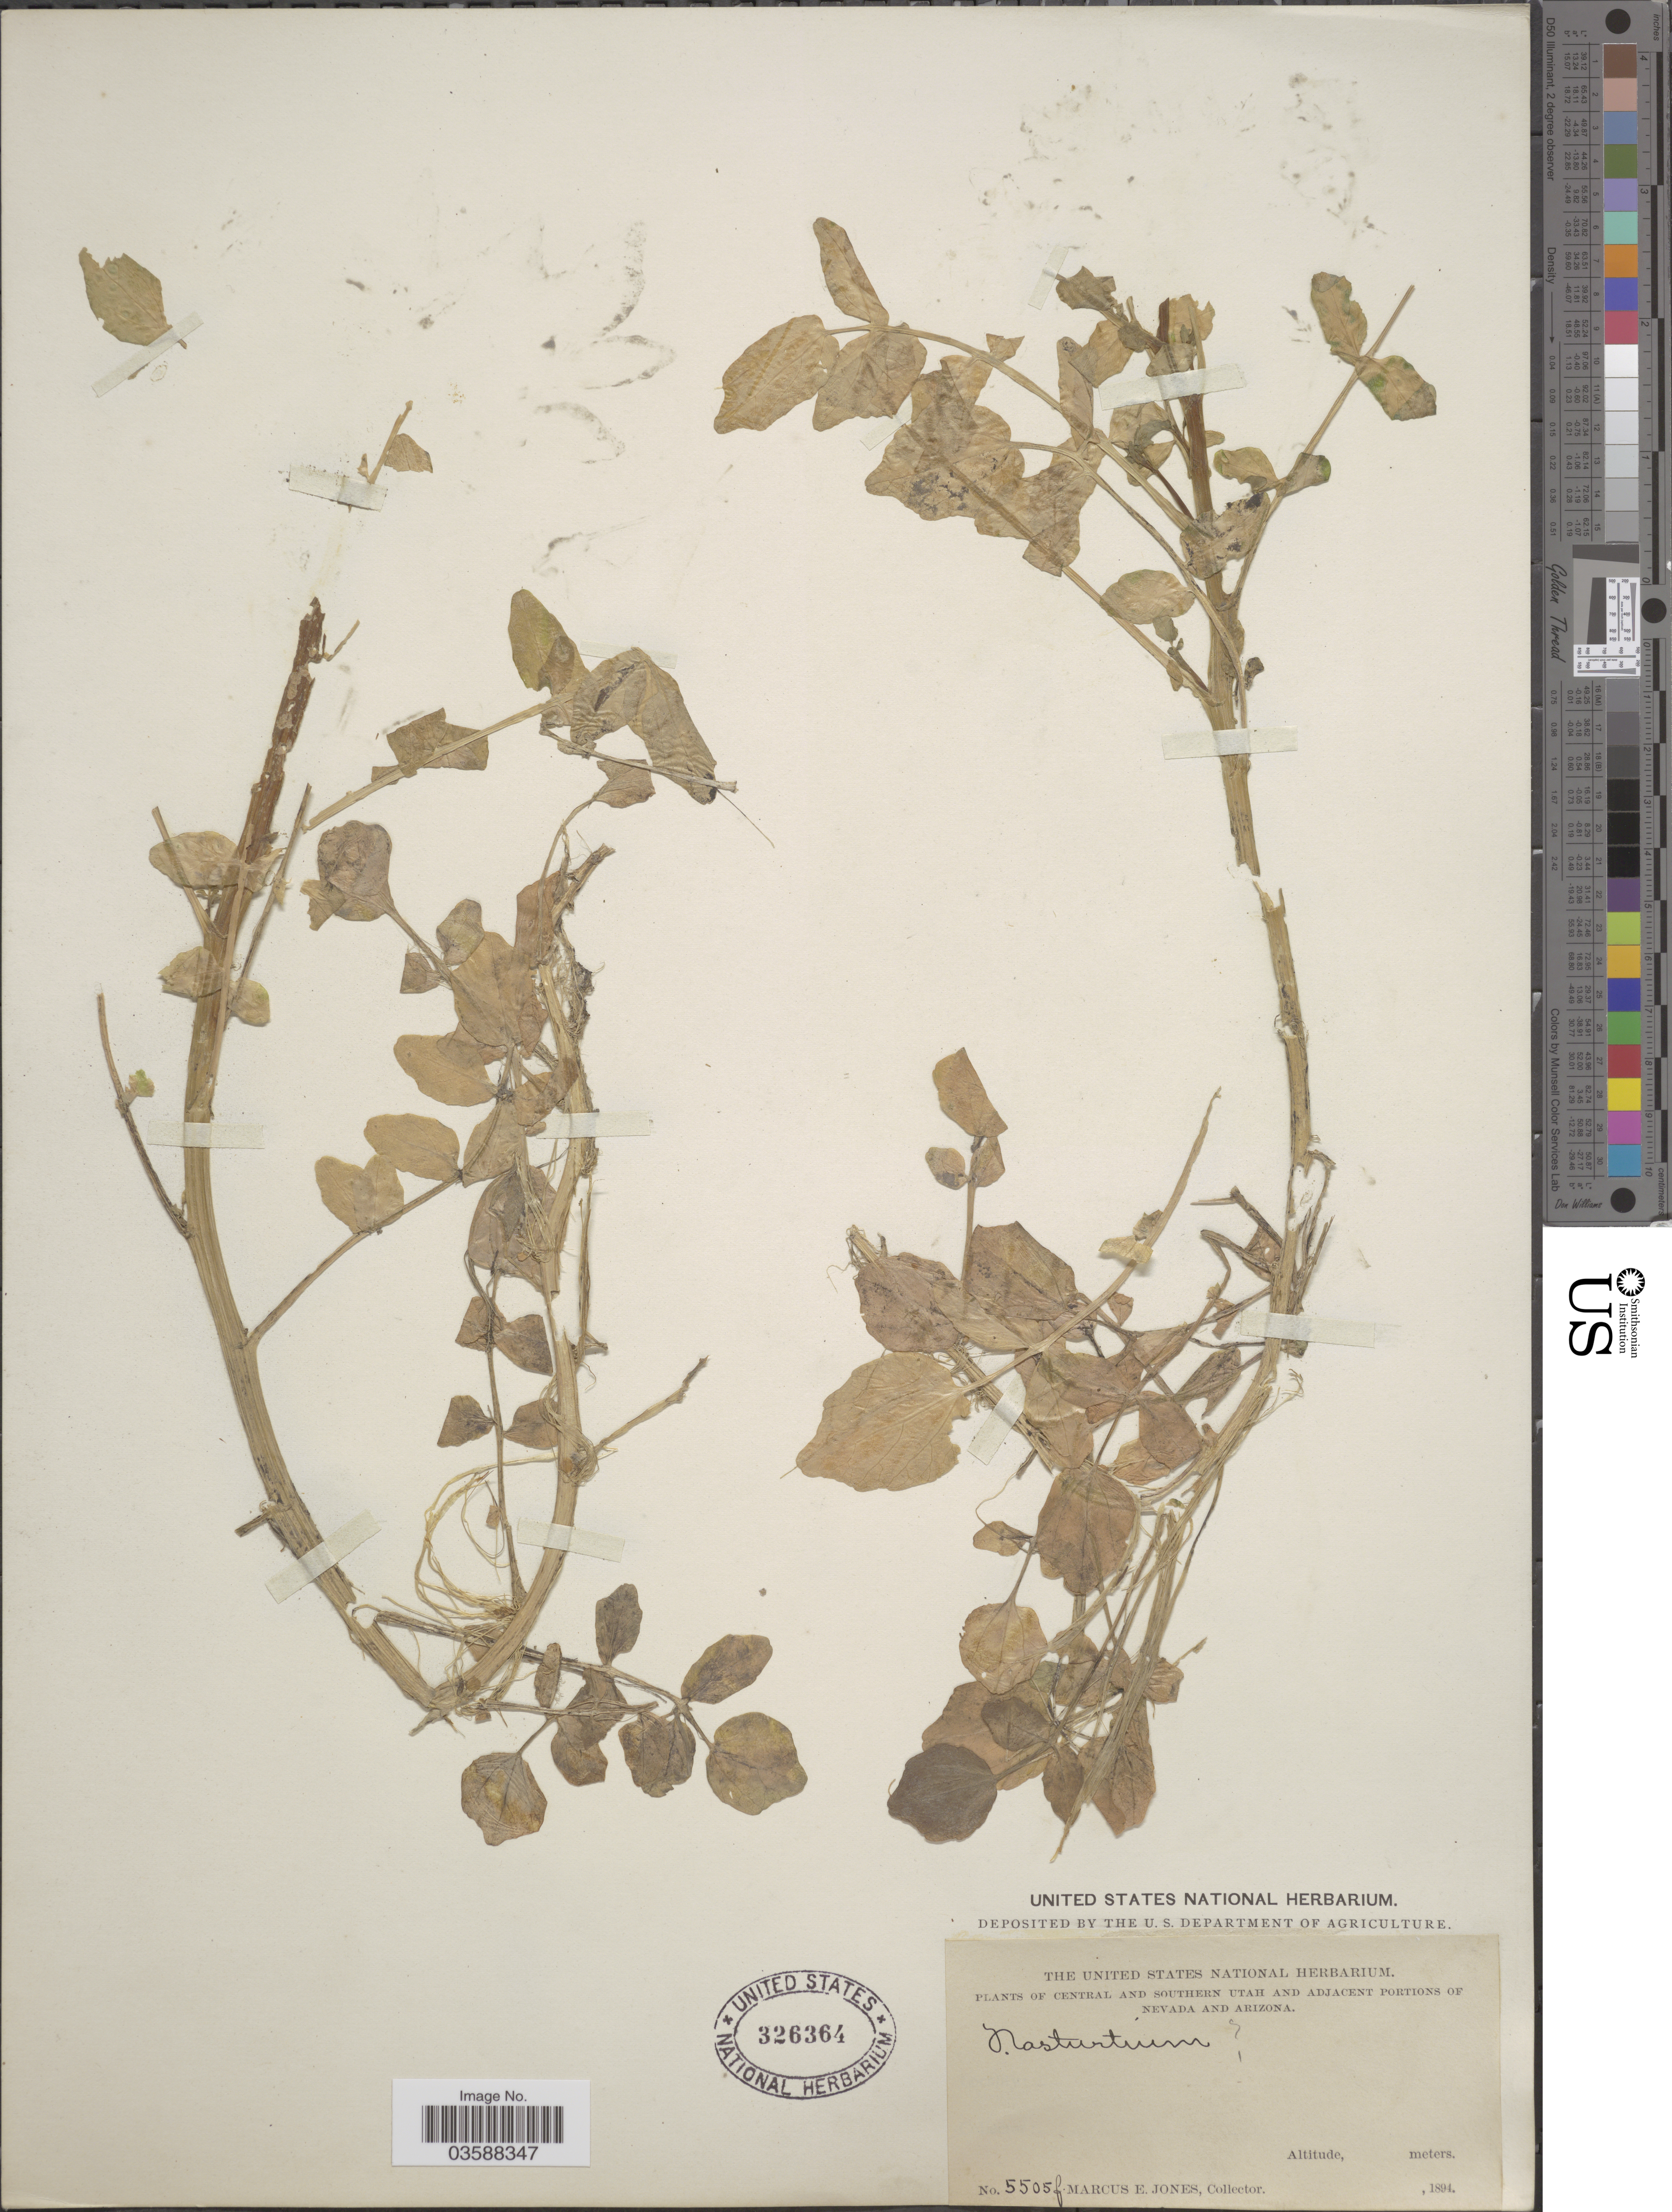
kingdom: Plantae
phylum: Tracheophyta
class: Magnoliopsida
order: Brassicales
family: Brassicaceae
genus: Nasturtium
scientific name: Nasturtium officinale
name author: R. Br.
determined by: Strong, Mark T., (BOT), Smithsonian Institution - National Museum of Natural History (UNITED STATES)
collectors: M. E. Jones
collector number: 5505f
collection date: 1894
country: United States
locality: Central and Southern Utah and adjacent portions of Nevada and Arizona.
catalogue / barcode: US 326364